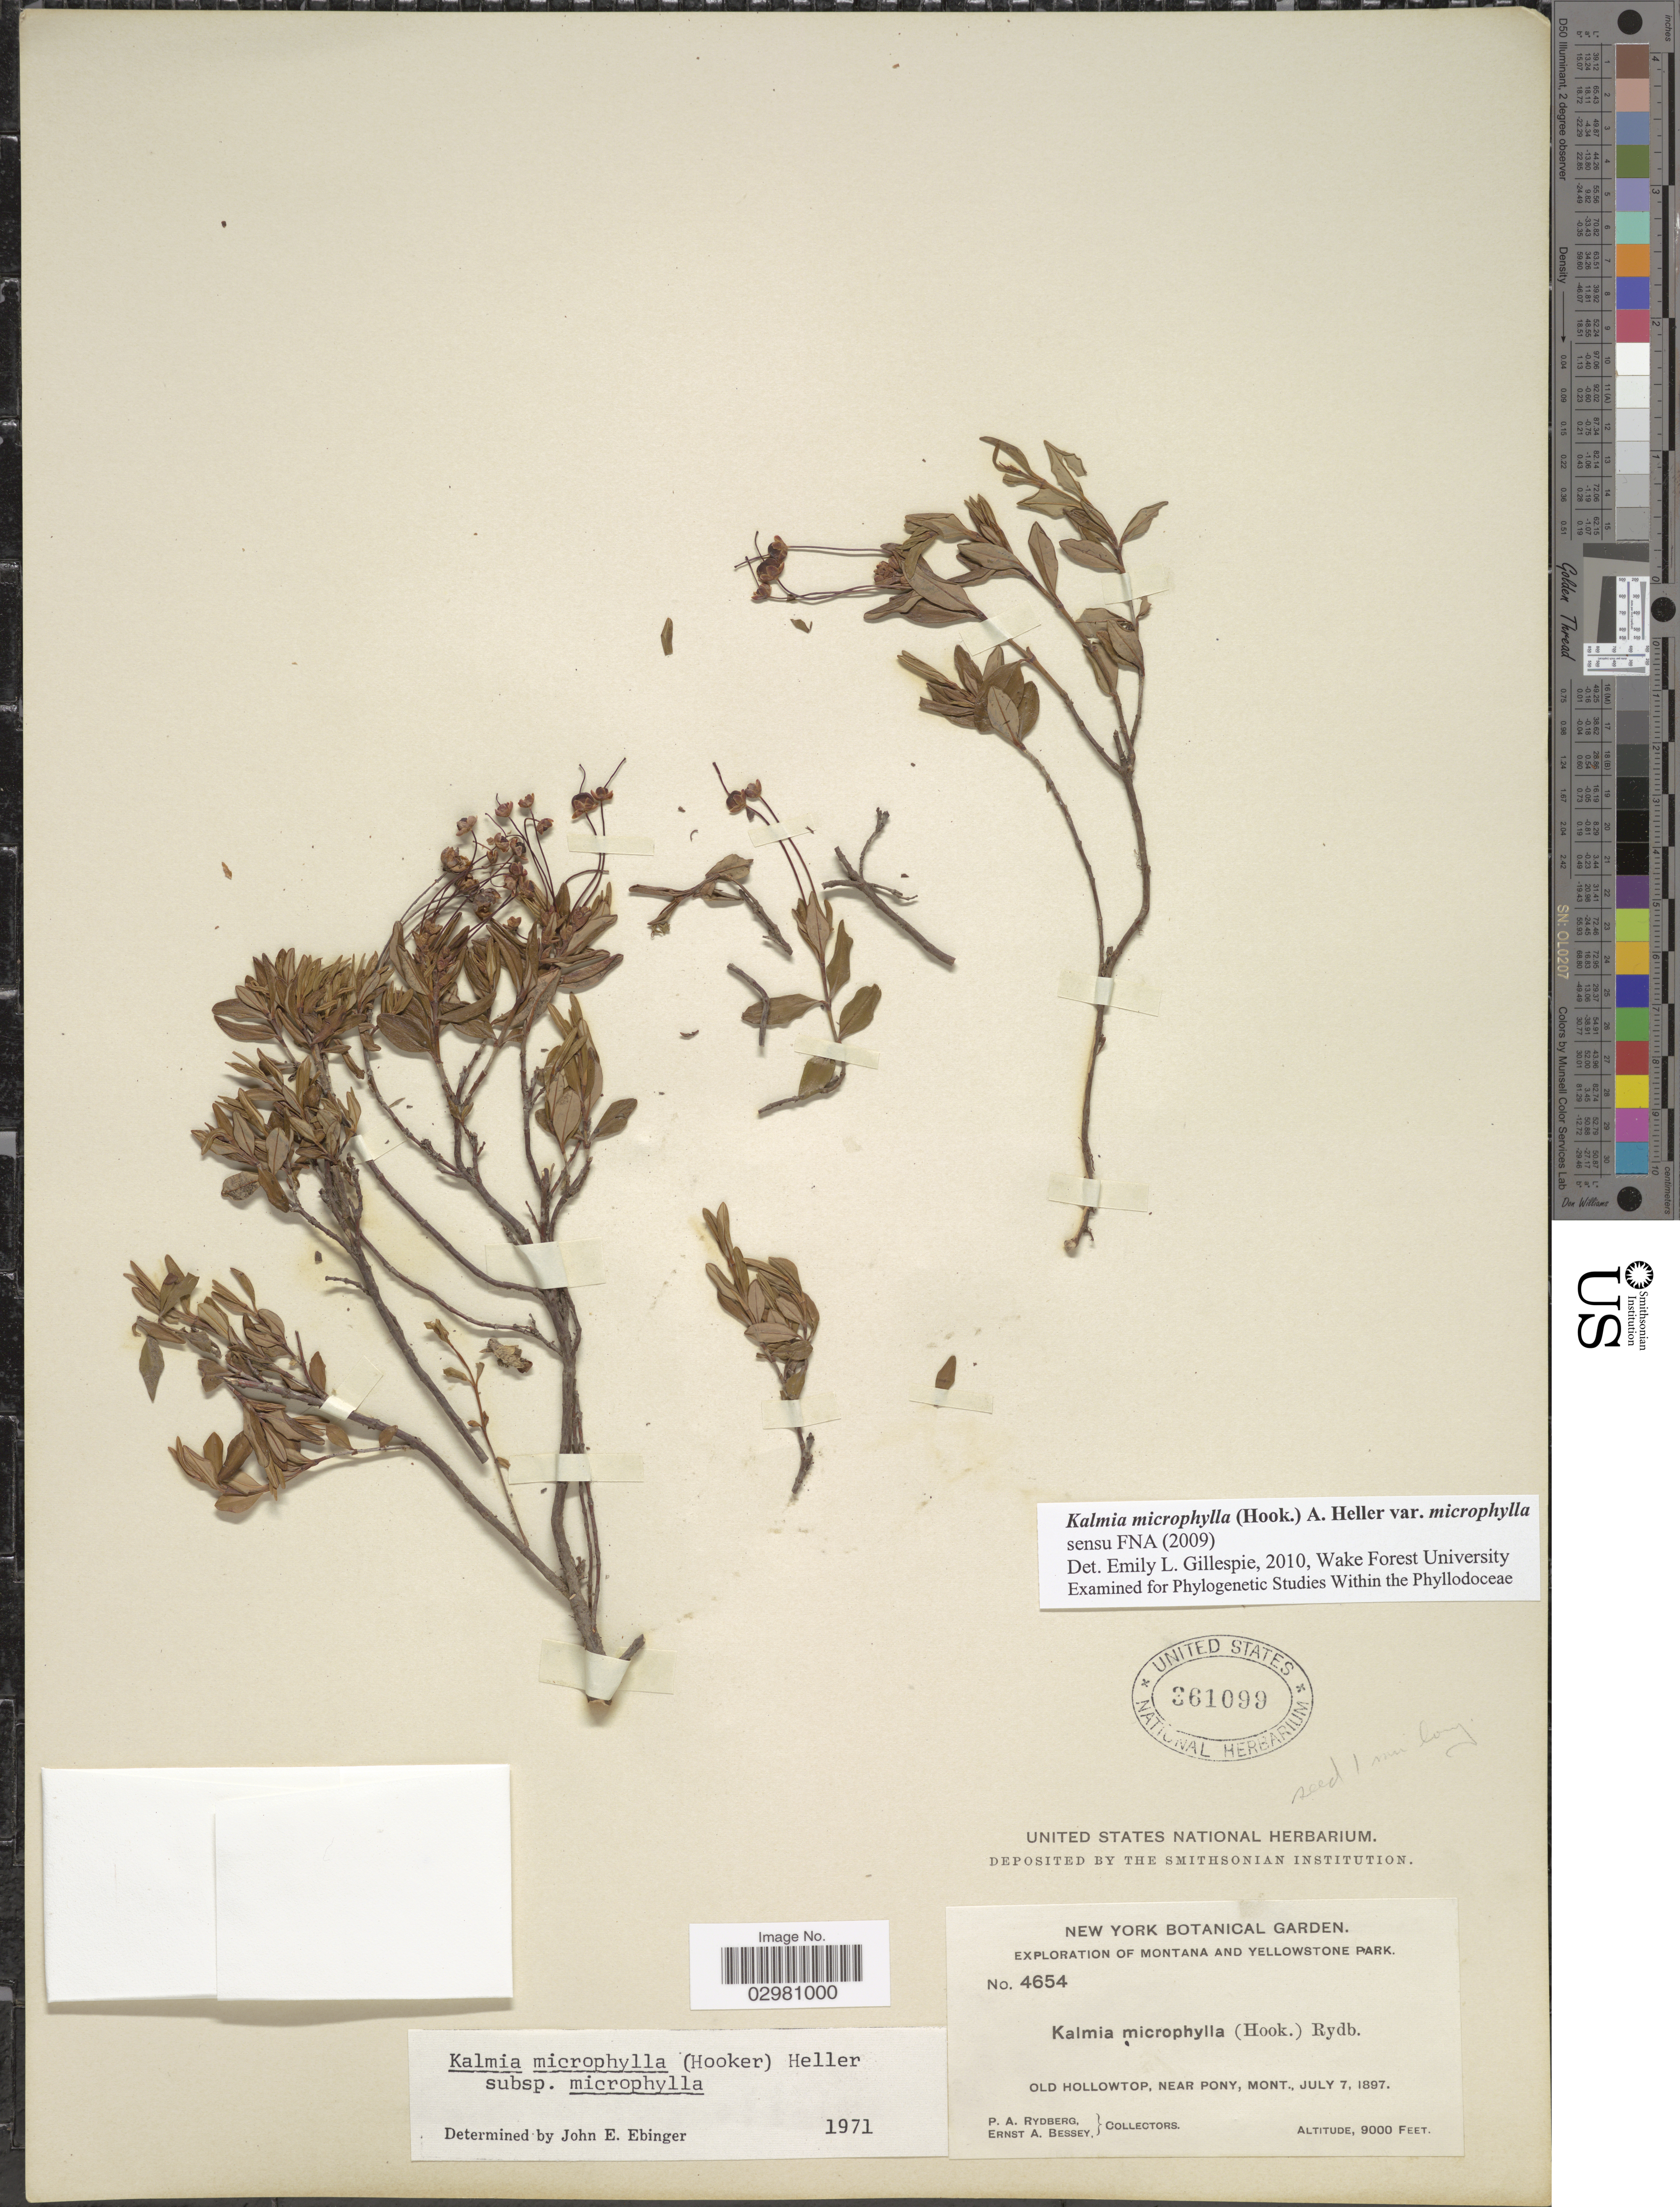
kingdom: Plantae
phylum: Tracheophyta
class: Magnoliopsida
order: Ericales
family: Ericaceae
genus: Kalmia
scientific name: Kalmia microphylla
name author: (Hook.) A. Heller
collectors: P. A. Rydberg & E. A. Bessey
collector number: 4654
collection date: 1897-07-07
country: United States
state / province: Montana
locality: Yellowstone National Park. Old Hollowtop, near Pony, Mont.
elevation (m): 2743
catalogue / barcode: US 361099